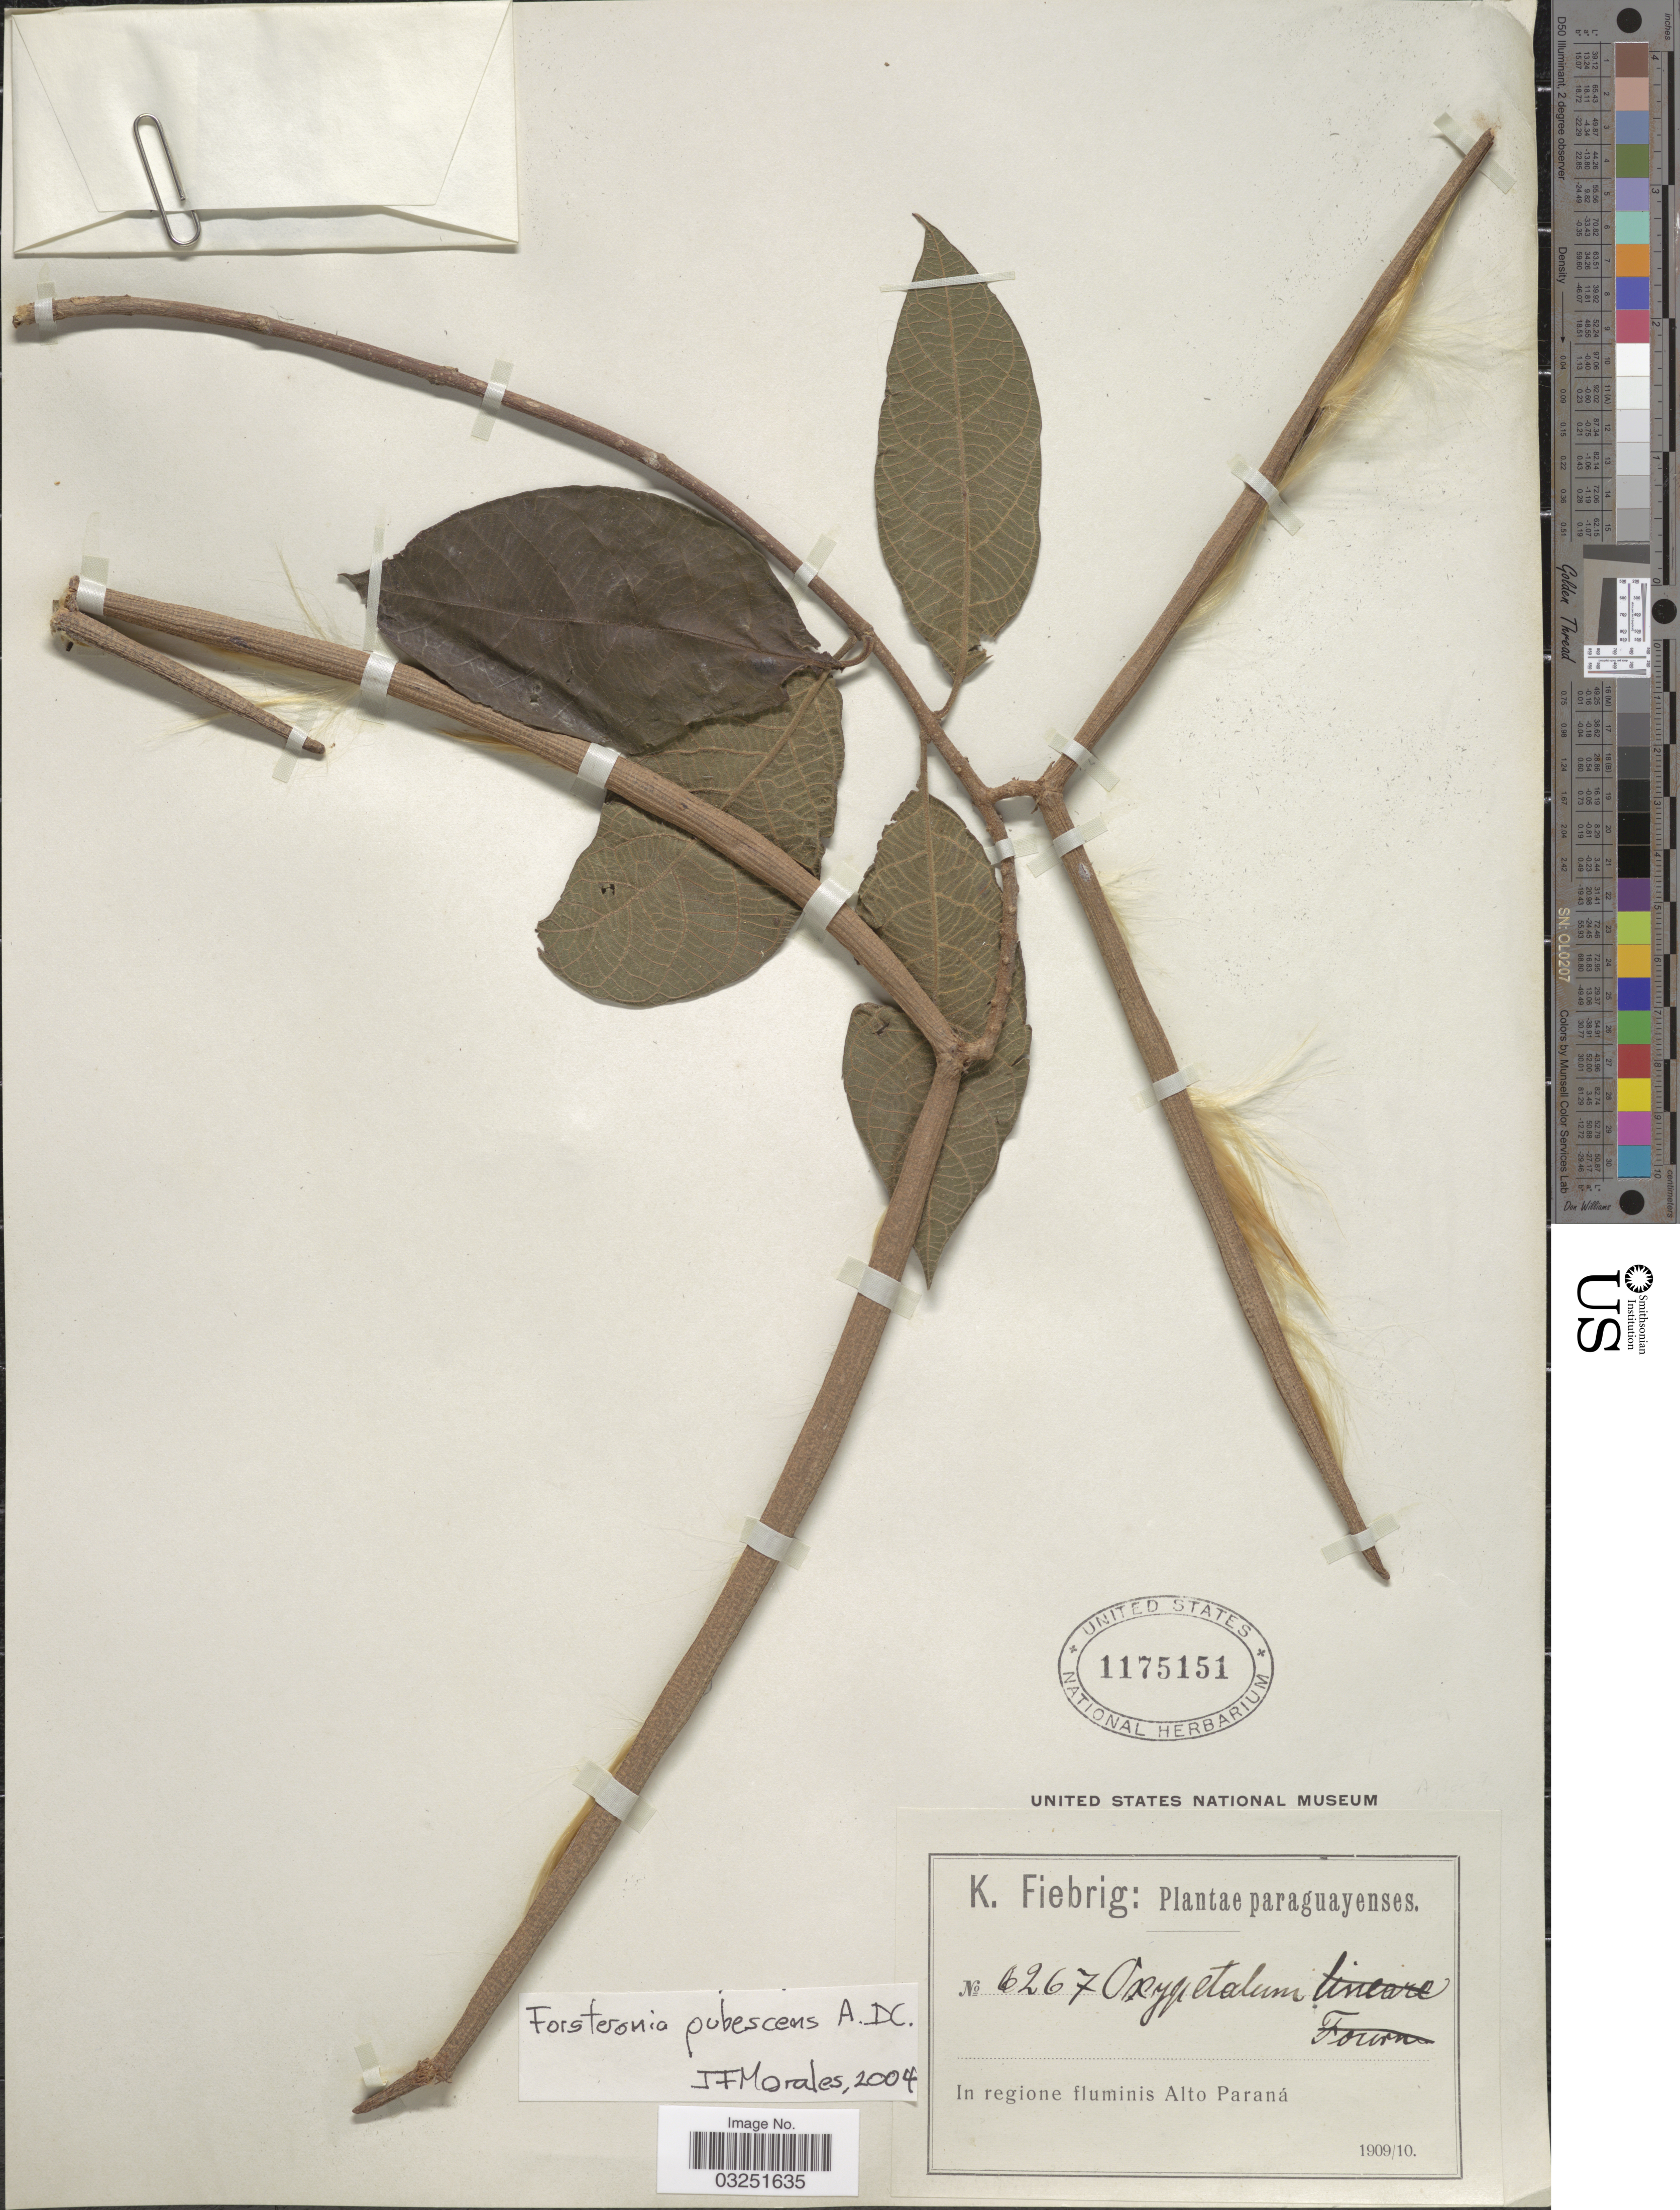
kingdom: Plantae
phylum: Tracheophyta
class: Magnoliopsida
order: Gentianales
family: Apocynaceae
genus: Forsteronia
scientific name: Forsteronia pubescens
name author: A. DC.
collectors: K. Fiebrig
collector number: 6267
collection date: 1909/1910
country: Paraguay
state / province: Alto Parana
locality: Paraguayenses, In regione fluminis Alto Paraná.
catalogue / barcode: US 1175151